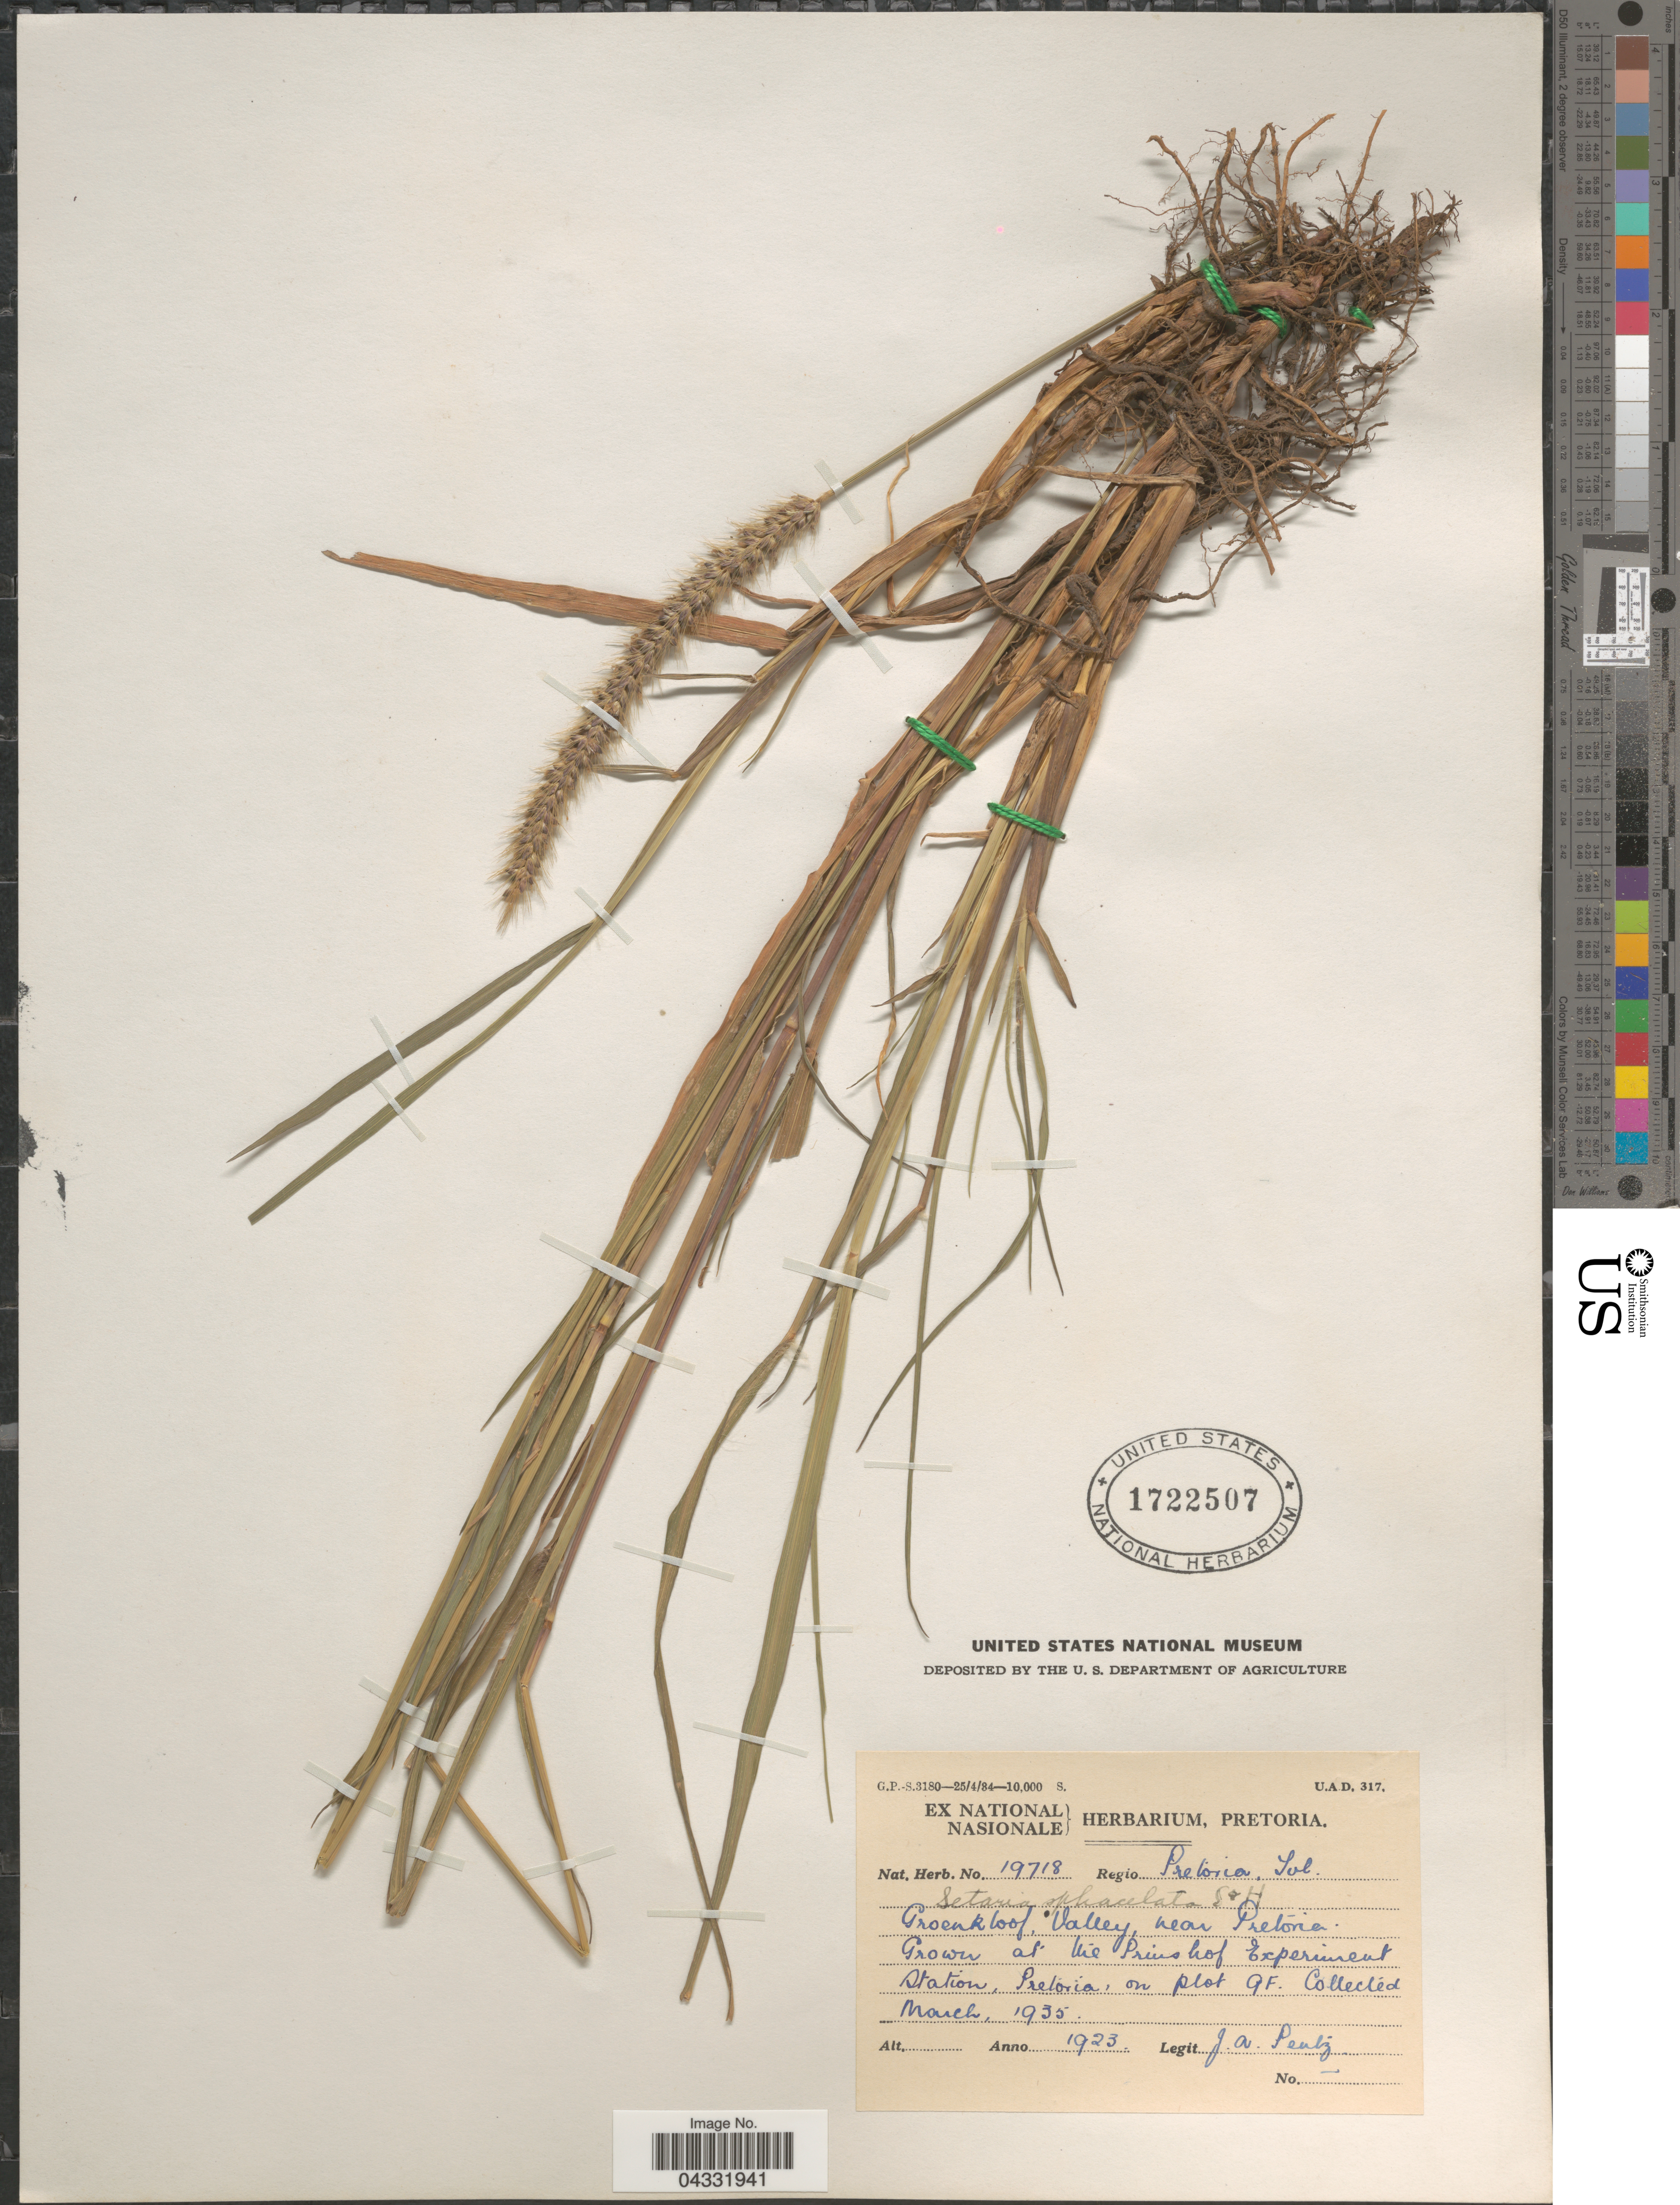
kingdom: Plantae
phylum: Tracheophyta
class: Liliopsida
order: Poales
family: Poaceae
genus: Setaria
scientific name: Setaria sphacelata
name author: (Schumach.) Stapf & Hubb. ex Moss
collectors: J. Pentz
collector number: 19718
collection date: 1935-03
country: South Africa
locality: Regio Pretoria, Tvl. Groenkloof Valley, near Pretoria. Grown at the Priushof Experiment Station, Pretoria, on plot 9F.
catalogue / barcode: US 1722507